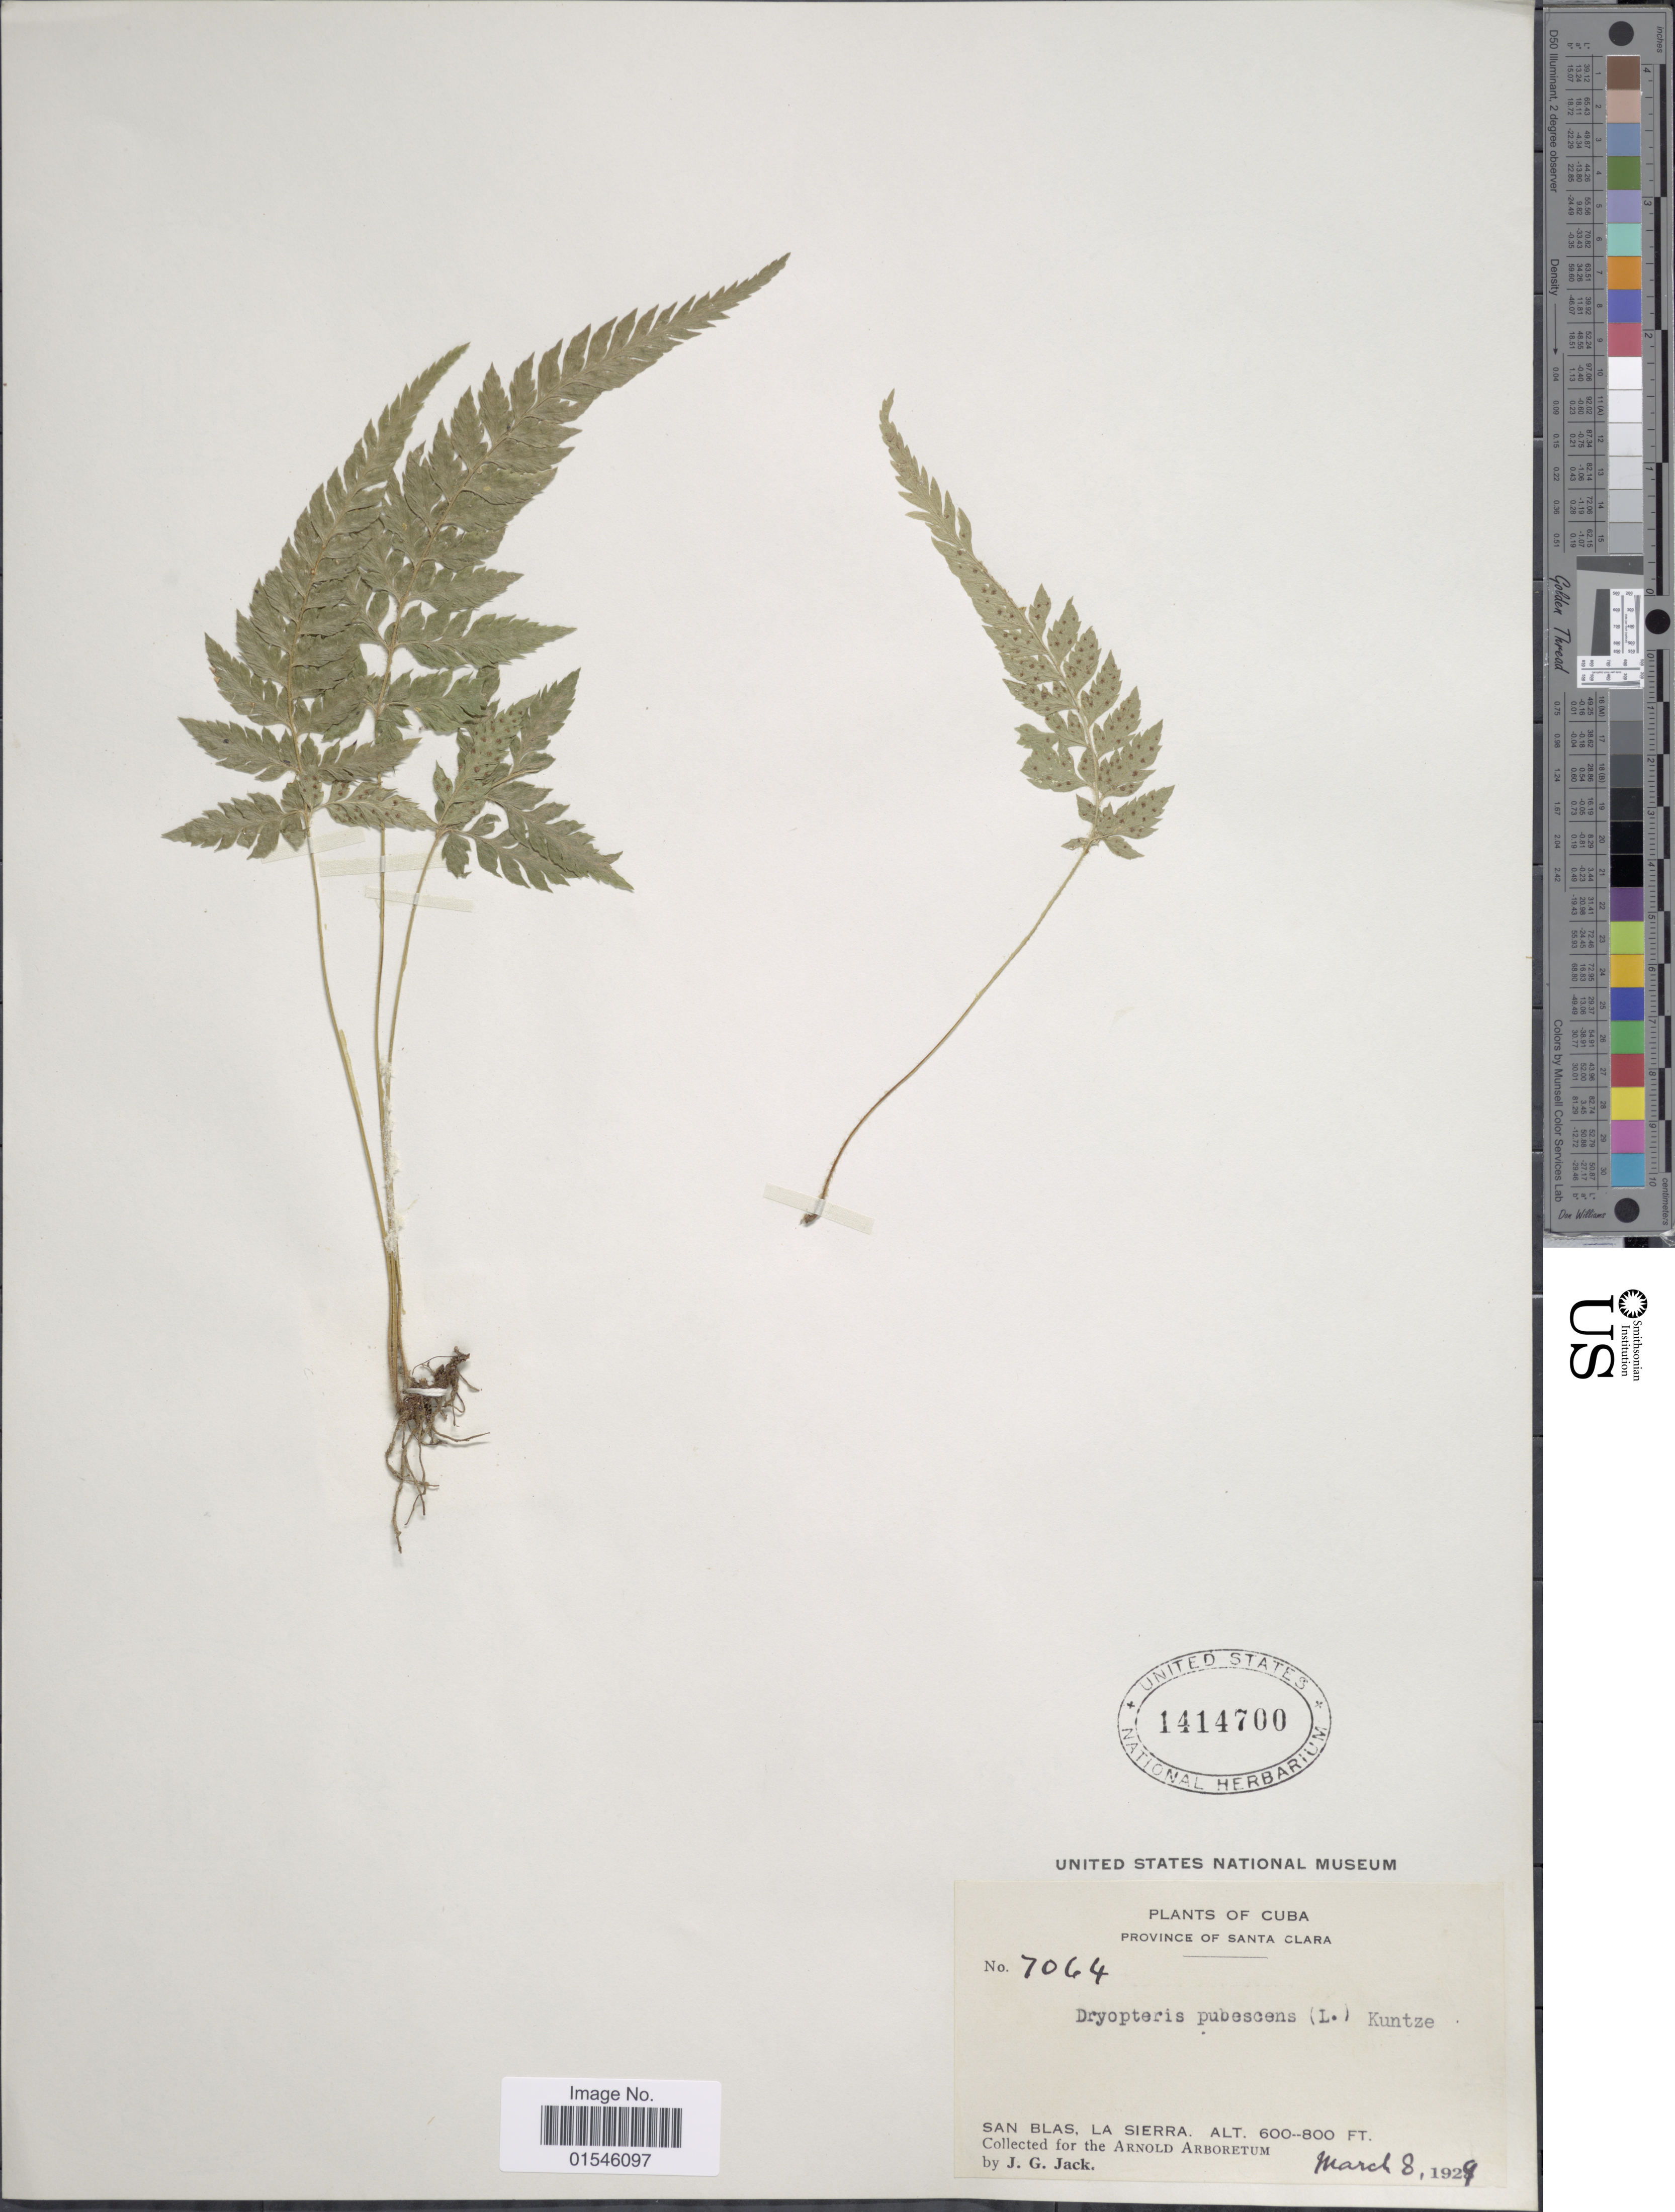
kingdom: Plantae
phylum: Tracheophyta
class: Polypodiopsida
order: Polypodiales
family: Dryopteridaceae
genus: Polystichopsis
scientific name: Polystichopsis pubescens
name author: (L.) C.V. Morton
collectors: J. G. Jack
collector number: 7064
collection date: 1929-03-08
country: Cuba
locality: Province of Santa Clara, San Blas, La Sierra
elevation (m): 183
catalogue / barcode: US 1414700